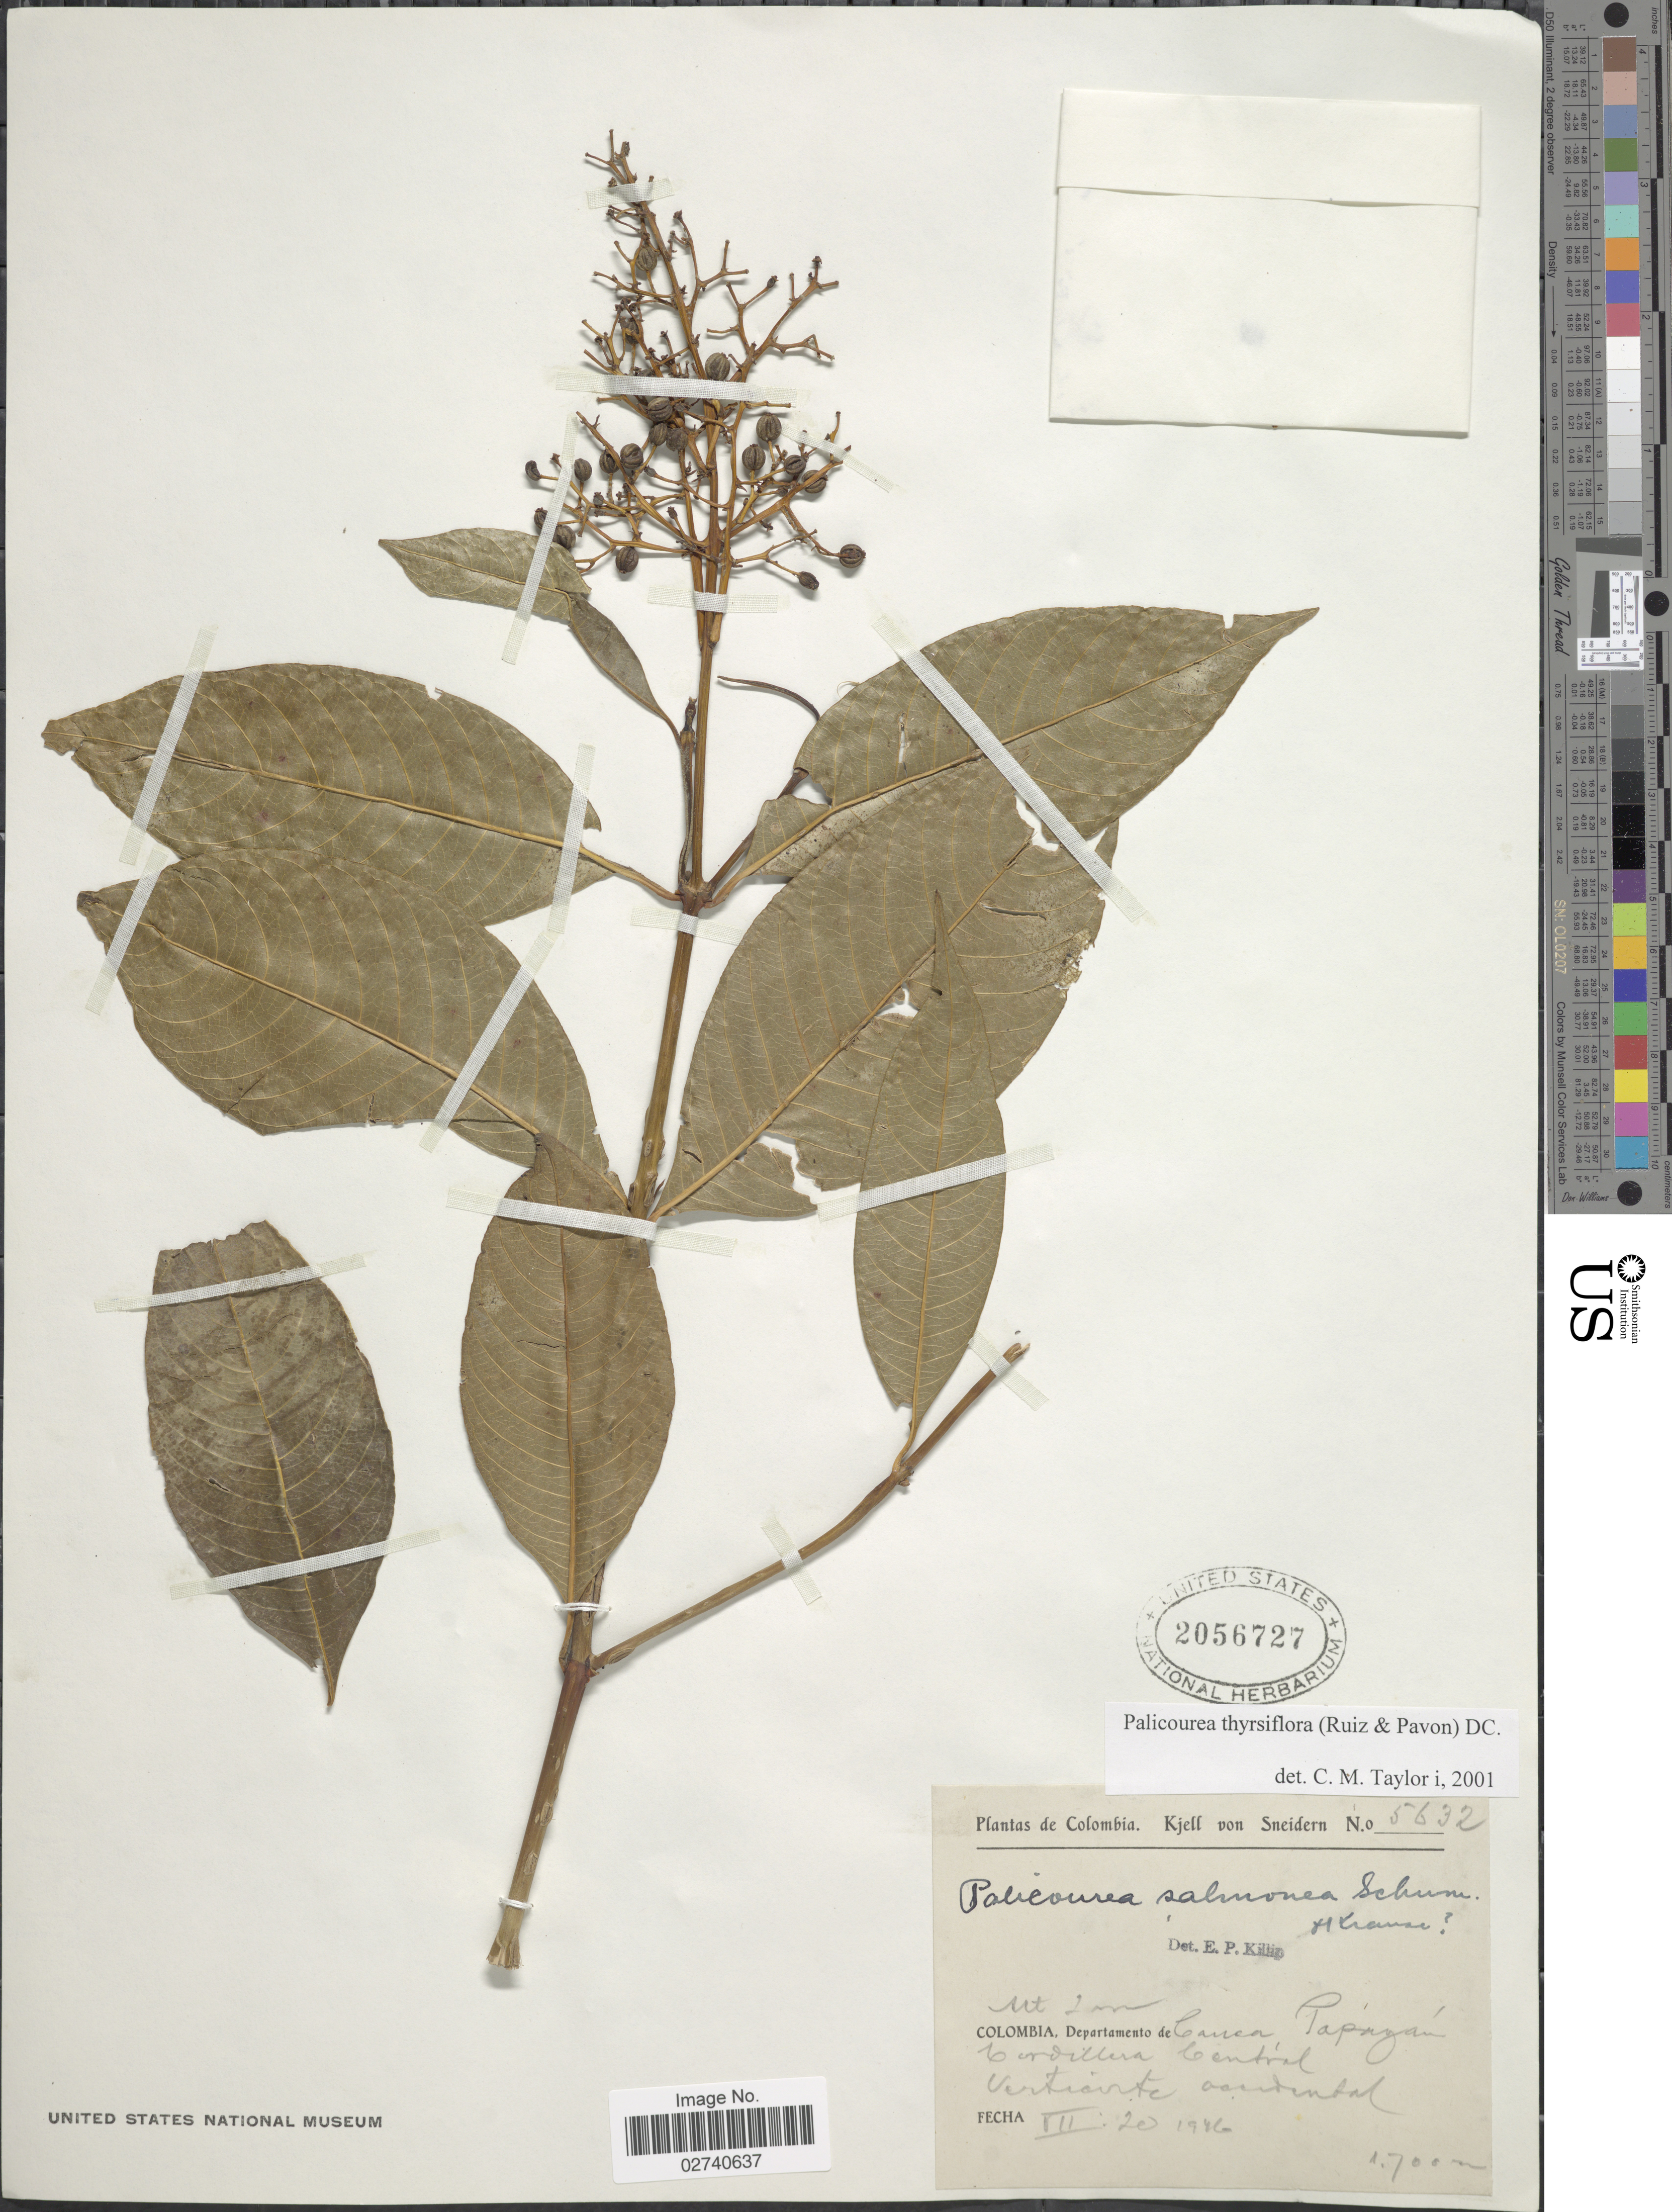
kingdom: Plantae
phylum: Tracheophyta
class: Magnoliopsida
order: Gentianales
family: Rubiaceae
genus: Palicourea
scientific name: Palicourea thyrsiflora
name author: (Ruiz & Pav.) DC.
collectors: K. von Sneidern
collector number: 5632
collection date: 1946-07-20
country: Colombia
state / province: Cauca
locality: Popayan. Cordillera Central, vertiente occidental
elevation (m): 1700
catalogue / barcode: US 2056727